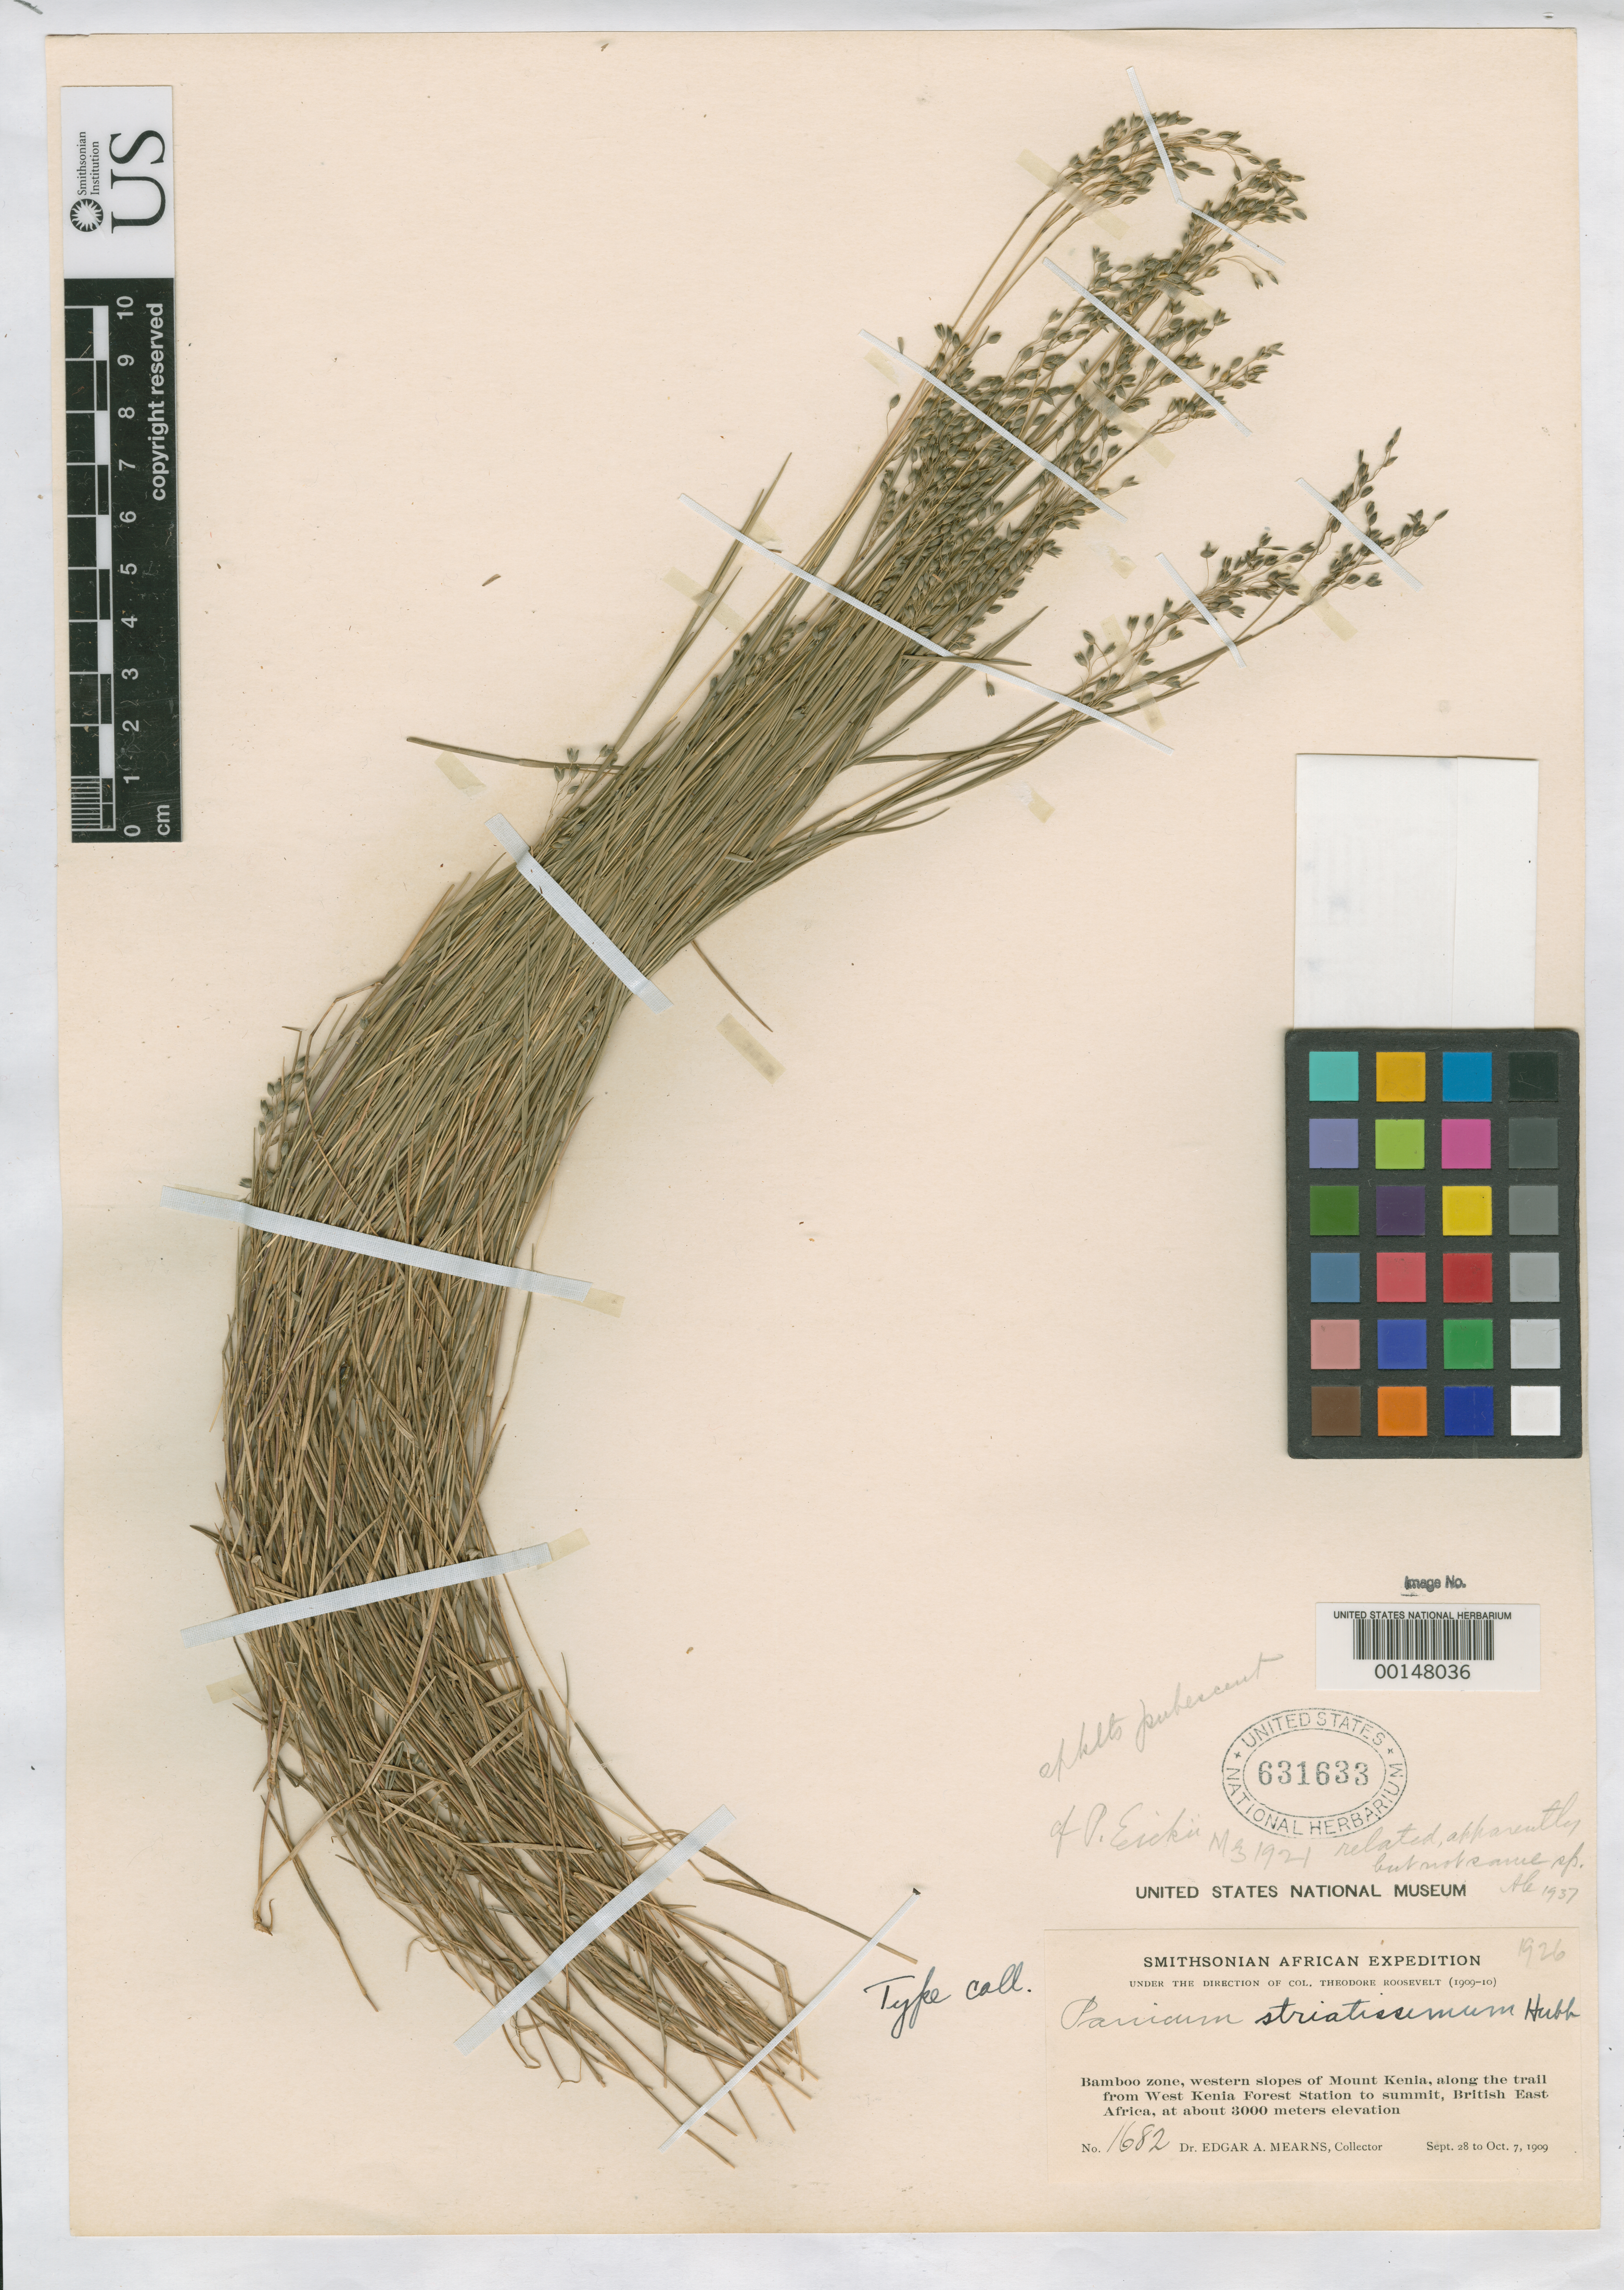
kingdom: Plantae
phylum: Tracheophyta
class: Liliopsida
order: Poales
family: Poaceae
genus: Panicum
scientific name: Panicum striatissimum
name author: C.E. Hubb.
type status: Isotype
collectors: E. A. Mearns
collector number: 1682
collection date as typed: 28 Sep 1909 to 07 Oct 1909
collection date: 1909-09-28/1909-10-07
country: Kenya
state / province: Nyeri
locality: Western slopes of Mount Kenya.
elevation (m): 3000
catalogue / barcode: US 631633